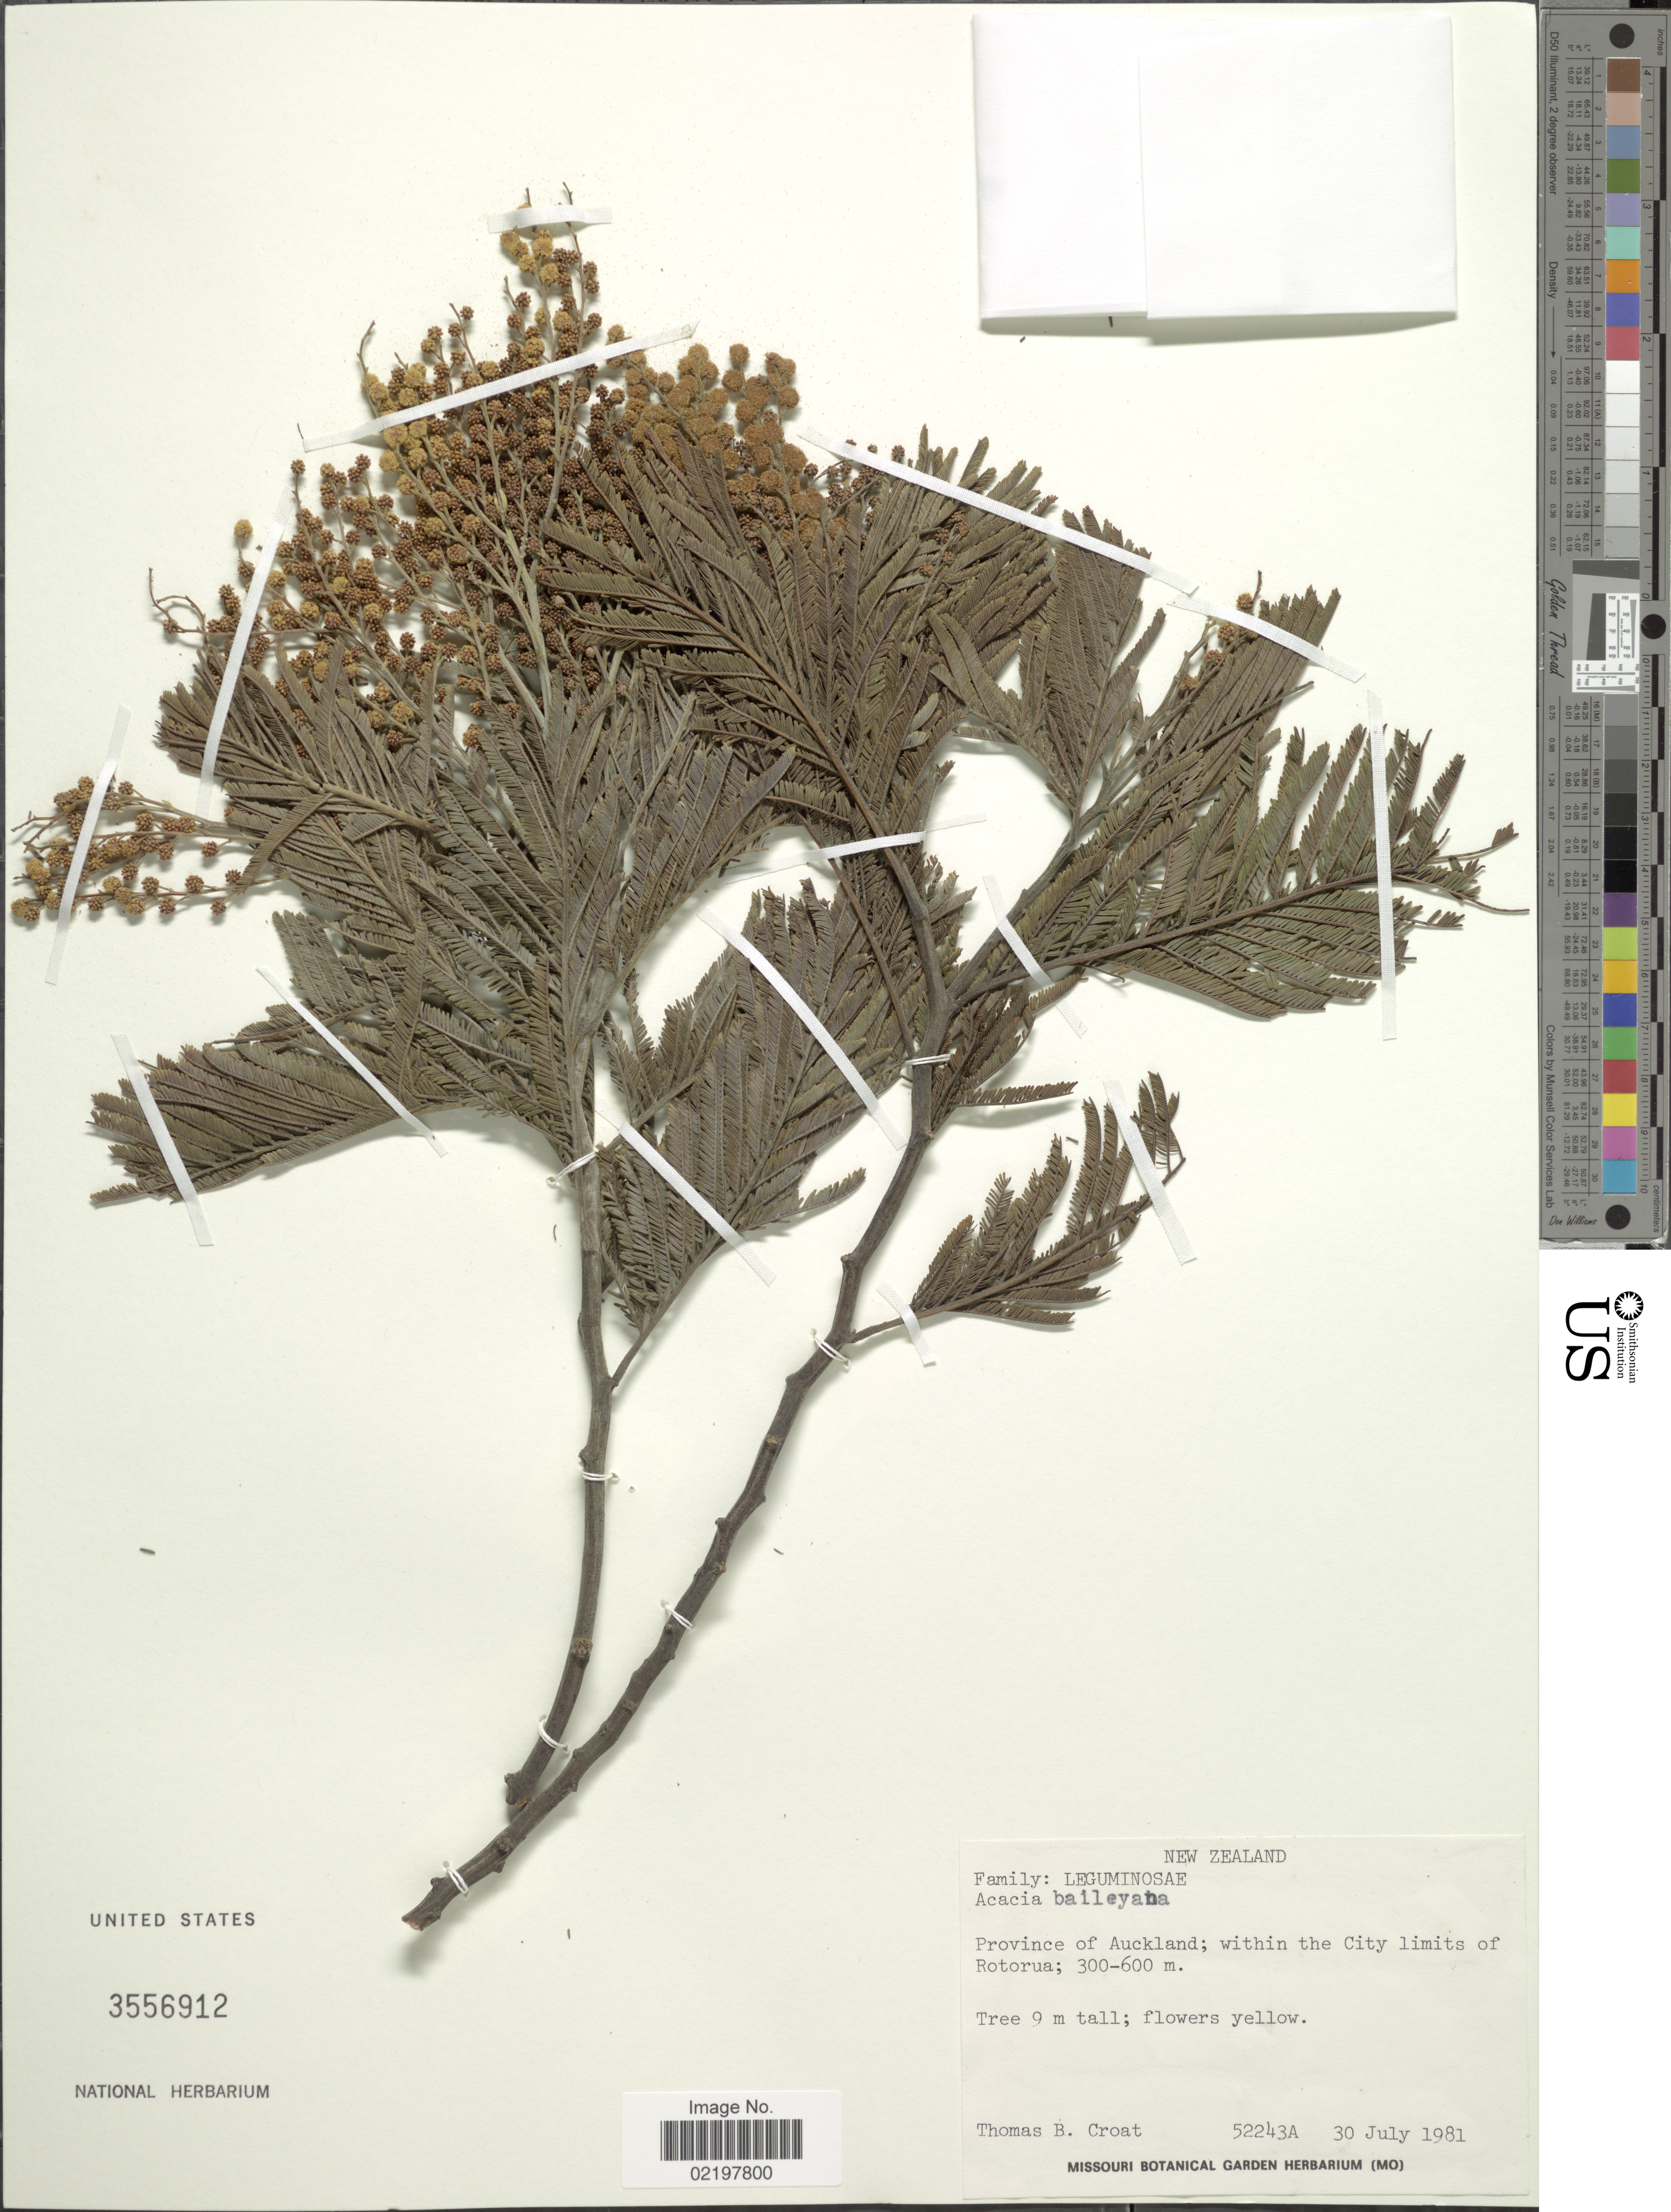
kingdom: Plantae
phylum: Tracheophyta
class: Magnoliopsida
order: Fabales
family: Fabaceae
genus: Acacia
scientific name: Acacia baileyana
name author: F. Muell.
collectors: T. B. Croat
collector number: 52243A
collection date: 1981-07-30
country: New Zealand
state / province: Auckland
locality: Province of Auckland: within the City limits of Rotorua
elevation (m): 300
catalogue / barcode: US 3556912